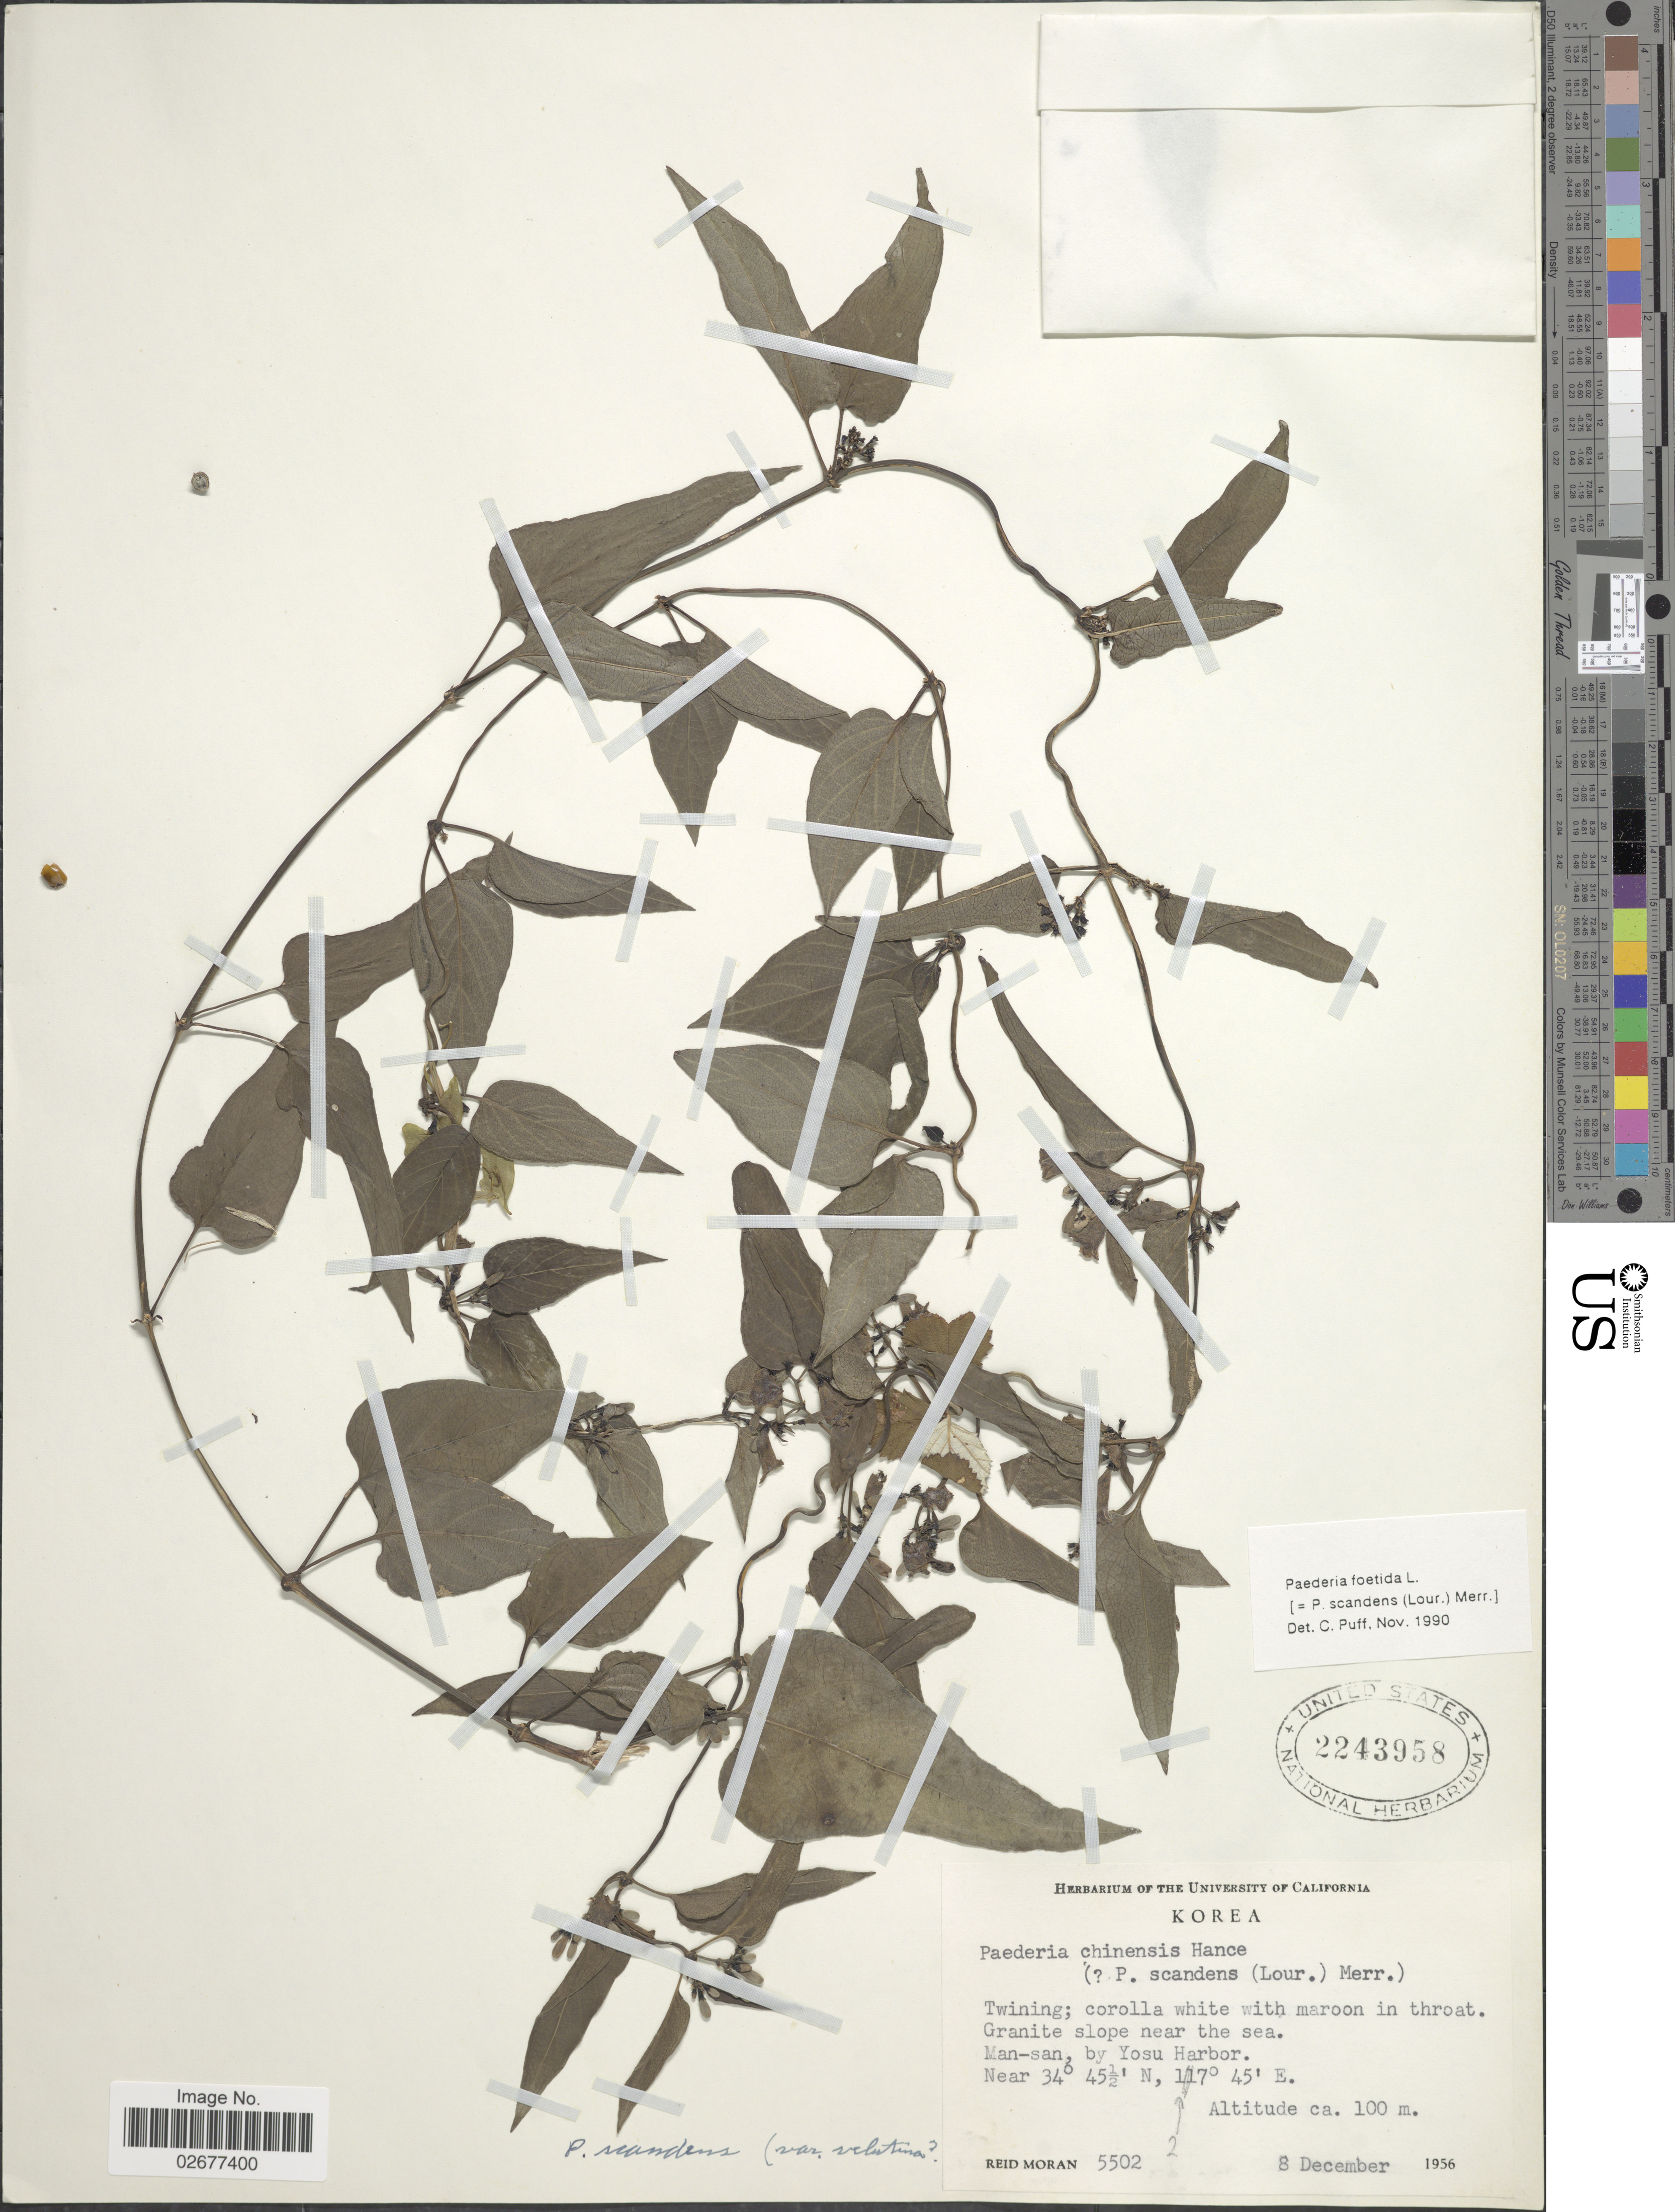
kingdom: Plantae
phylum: Tracheophyta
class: Magnoliopsida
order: Gentianales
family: Rubiaceae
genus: Paederia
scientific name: Paederia foetida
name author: L.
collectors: R. V. Moran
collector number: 5502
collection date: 1956-12-08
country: South Korea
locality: Granite slope near the sea. Man-san, by Yosu Harbor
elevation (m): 100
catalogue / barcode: US 2243958